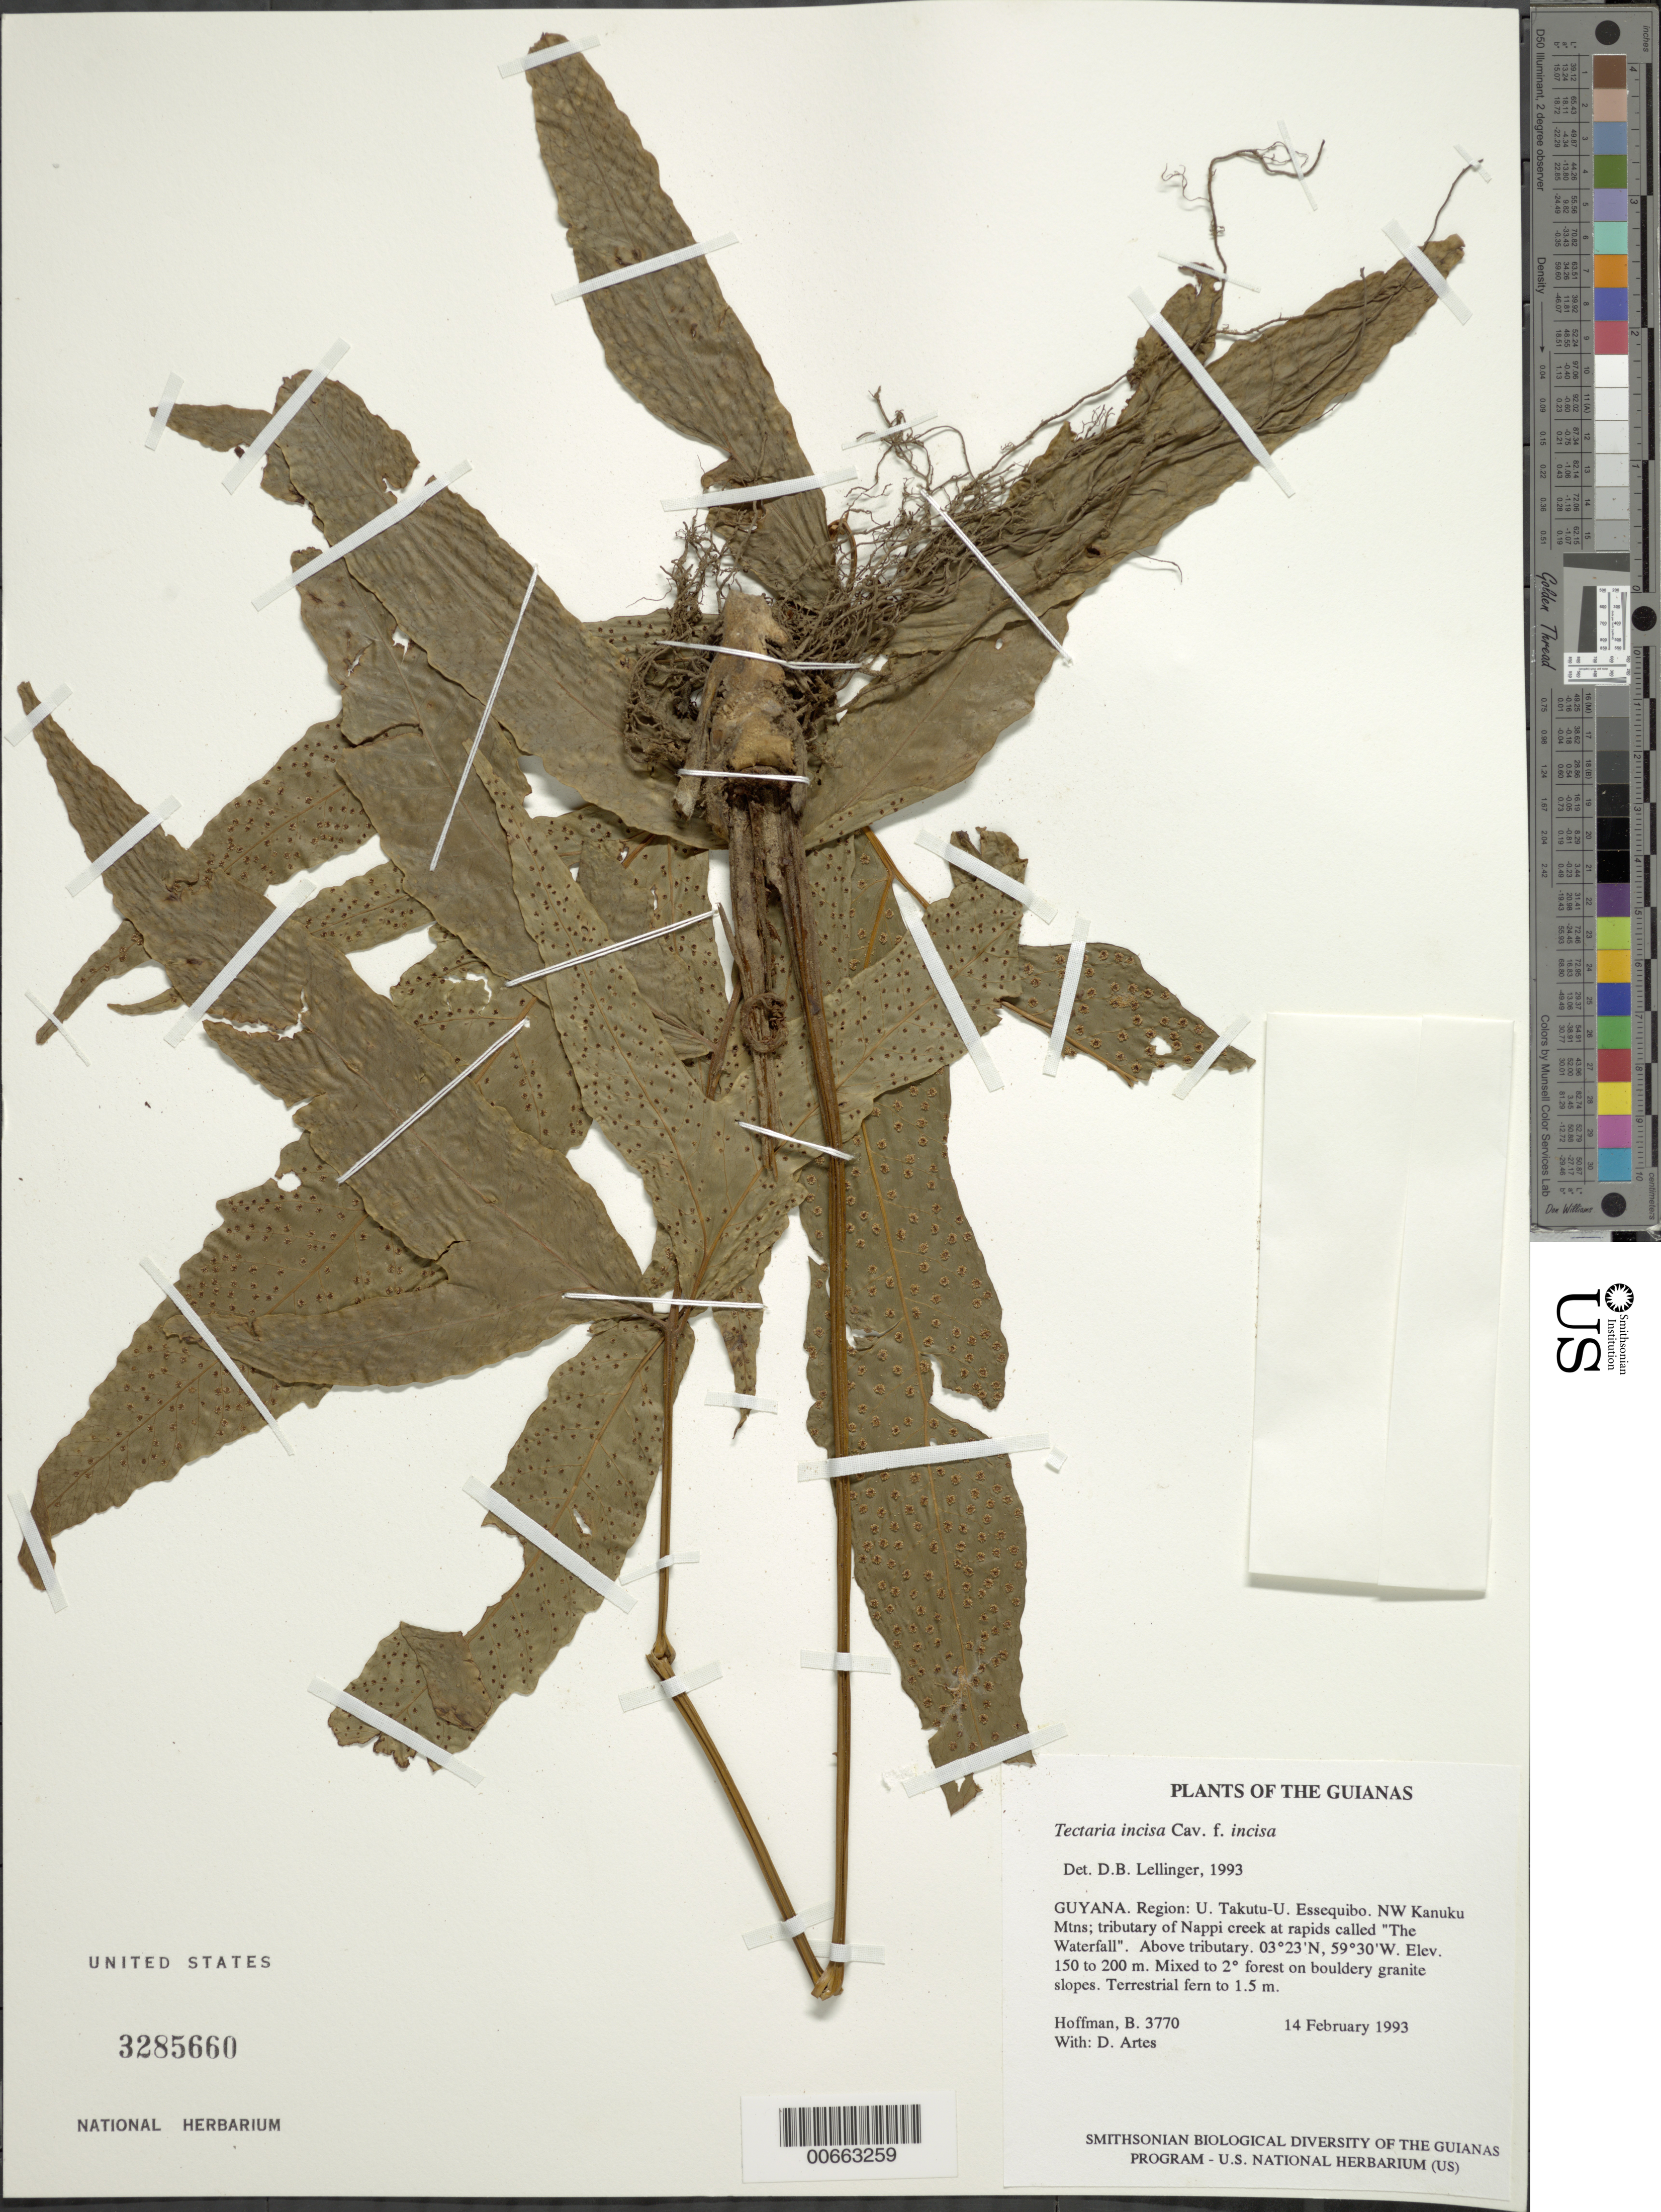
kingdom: Plantae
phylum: Tracheophyta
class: Polypodiopsida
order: Polypodiales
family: Tectariaceae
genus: Tectaria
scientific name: Tectaria incisa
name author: Cav.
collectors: B. Hoffman & D. Artes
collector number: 3770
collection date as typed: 14 February 1993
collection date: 1993-02-14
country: Guyana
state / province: U. Takutu-U. Essequibo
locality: NW Kanuku Mountains; tributary of Nappi creek at rapids called "The Waterfall". Above tributary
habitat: Mixed to secondary forest on bouldery granite slopes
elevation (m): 150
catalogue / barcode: US 3285660